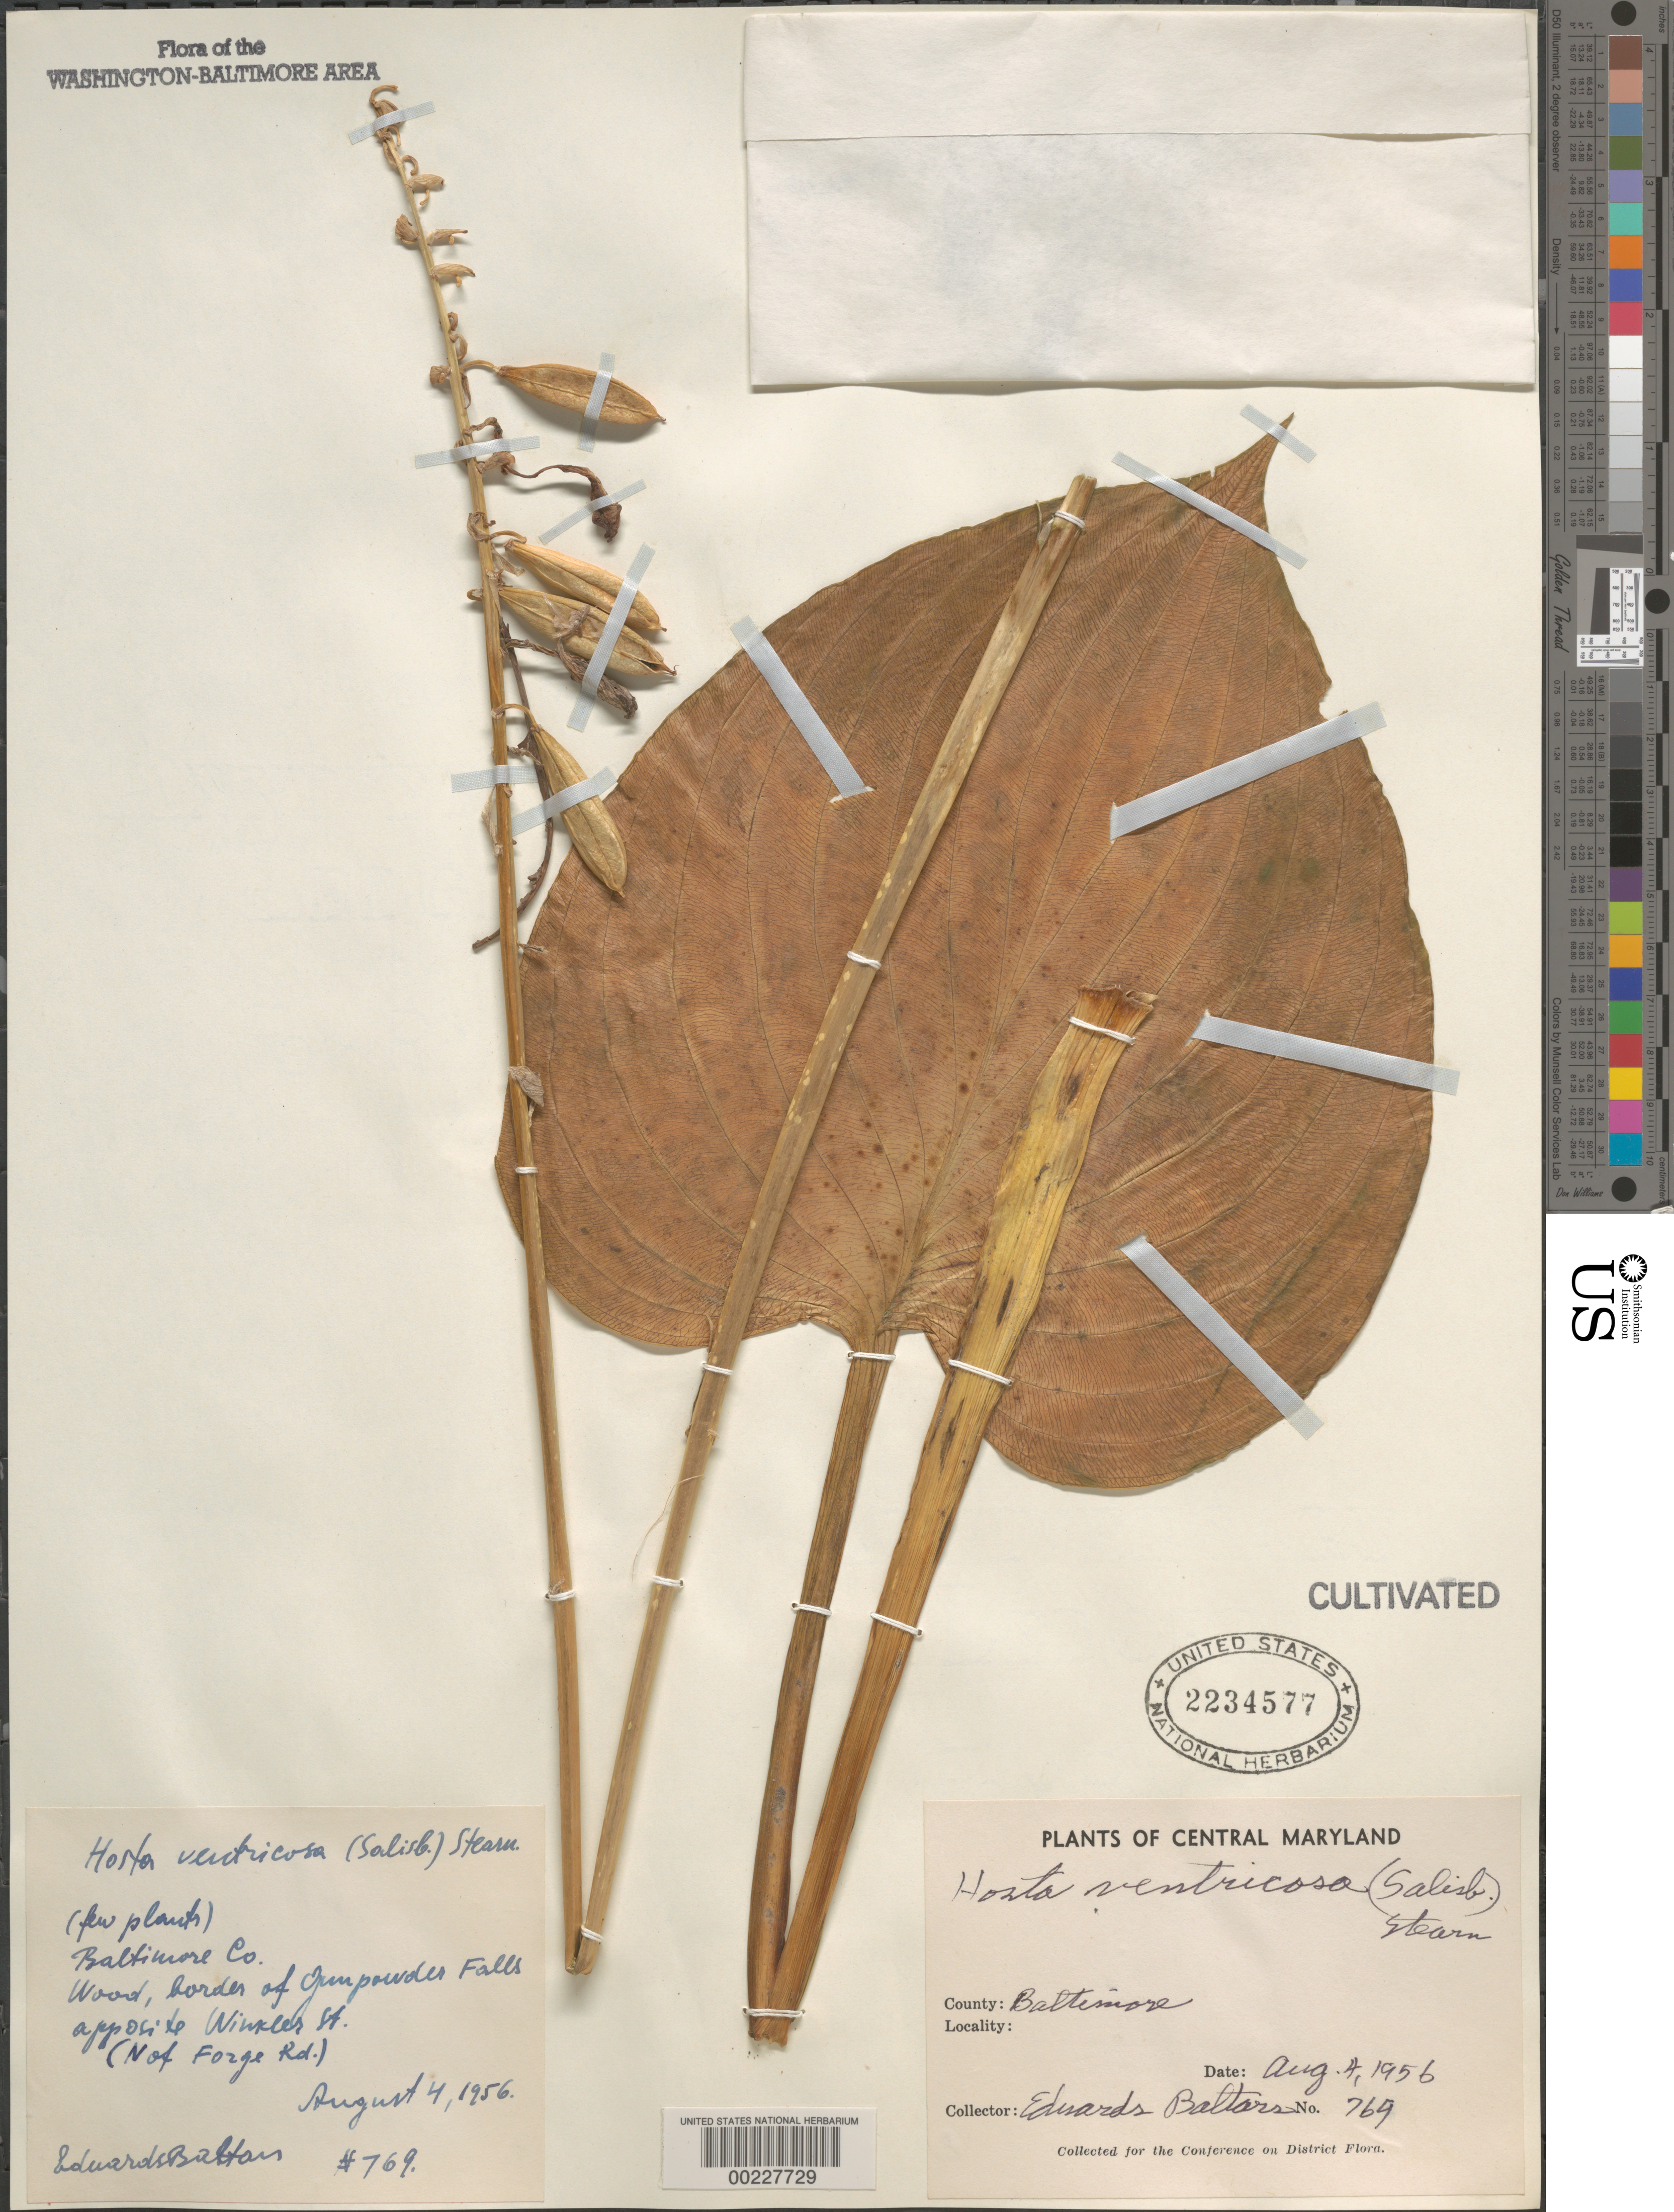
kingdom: Plantae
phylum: Tracheophyta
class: Liliopsida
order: Asparagales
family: Asparagaceae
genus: Hosta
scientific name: Hosta ventricosa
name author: Stearn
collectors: E. Baltars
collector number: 769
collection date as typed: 04 Aug 1956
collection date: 1956-08-04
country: United States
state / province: Maryland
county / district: Baltimore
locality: Border of Gunpowder Falls opposite Winkler St (not Forge Rd)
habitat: Wood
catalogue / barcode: US 2234577